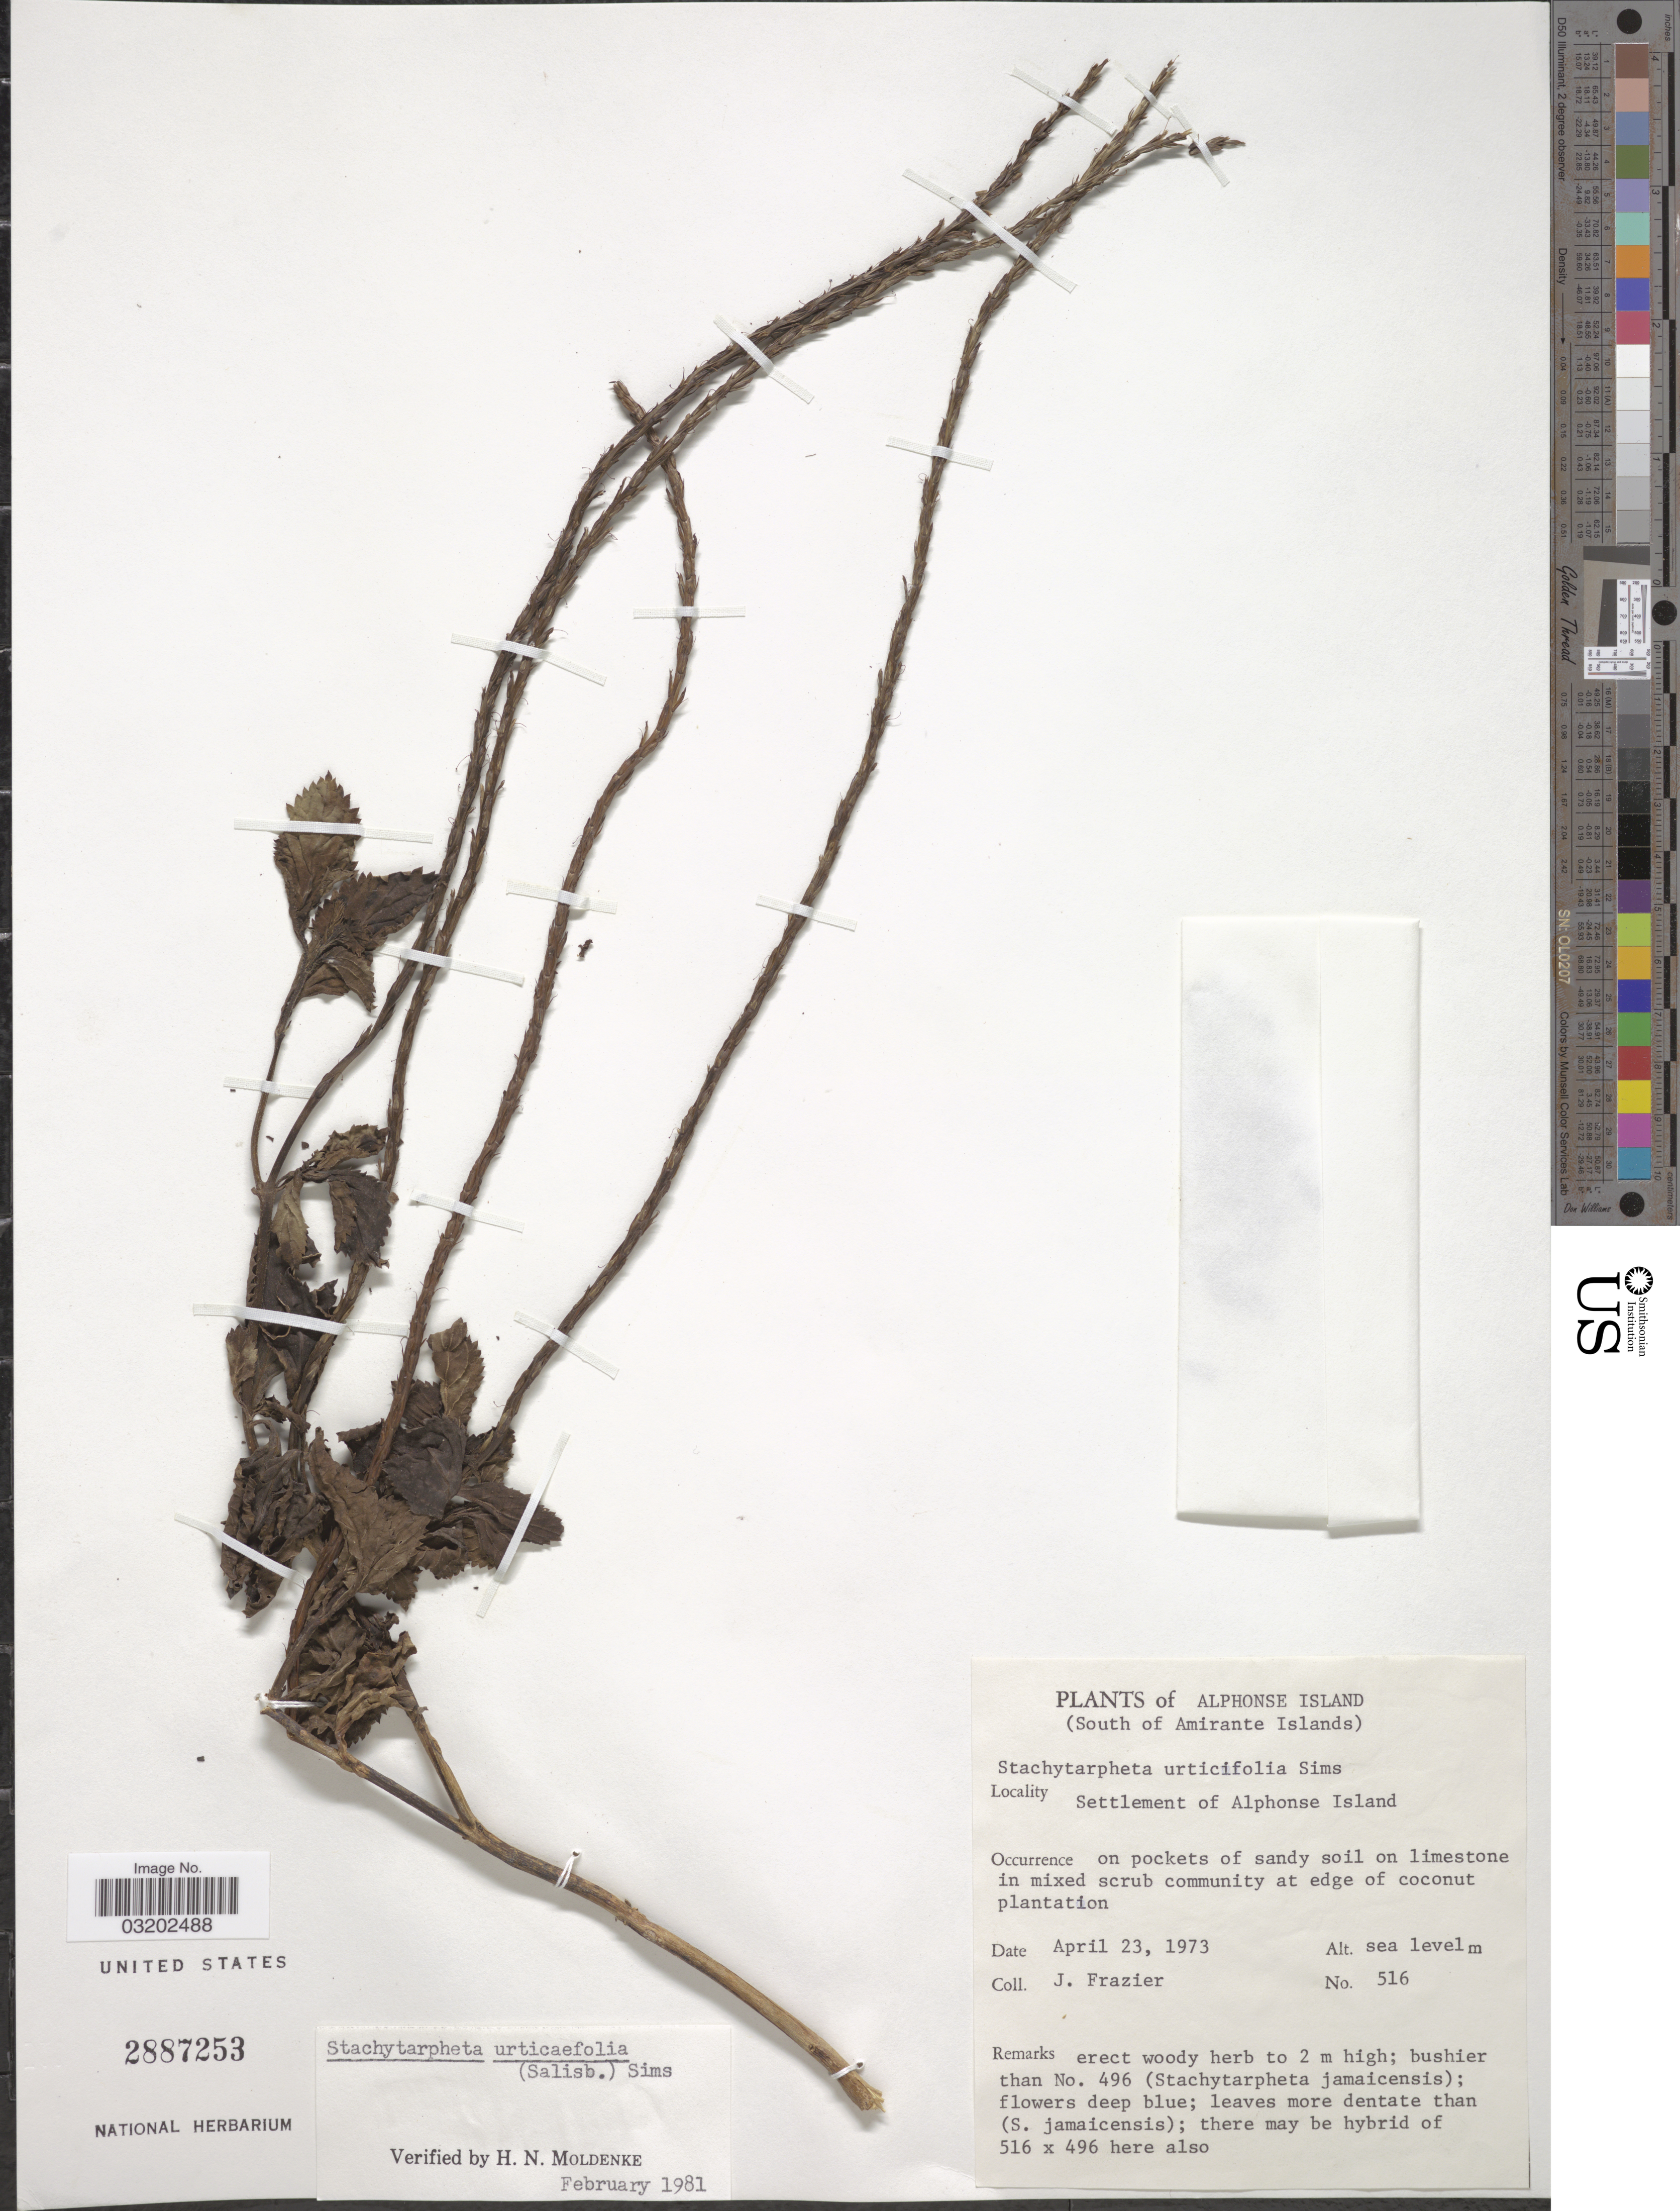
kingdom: Plantae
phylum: Tracheophyta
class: Magnoliopsida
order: Lamiales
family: Verbenaceae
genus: Stachytarpheta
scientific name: Stachytarpheta urticifolia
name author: Sims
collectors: J. Frazier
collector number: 516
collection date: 1973-04-23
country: Seychelles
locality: Alphonse Island (South of Amirante Islands), Settlement of Alphonse Island.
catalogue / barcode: US 2887253